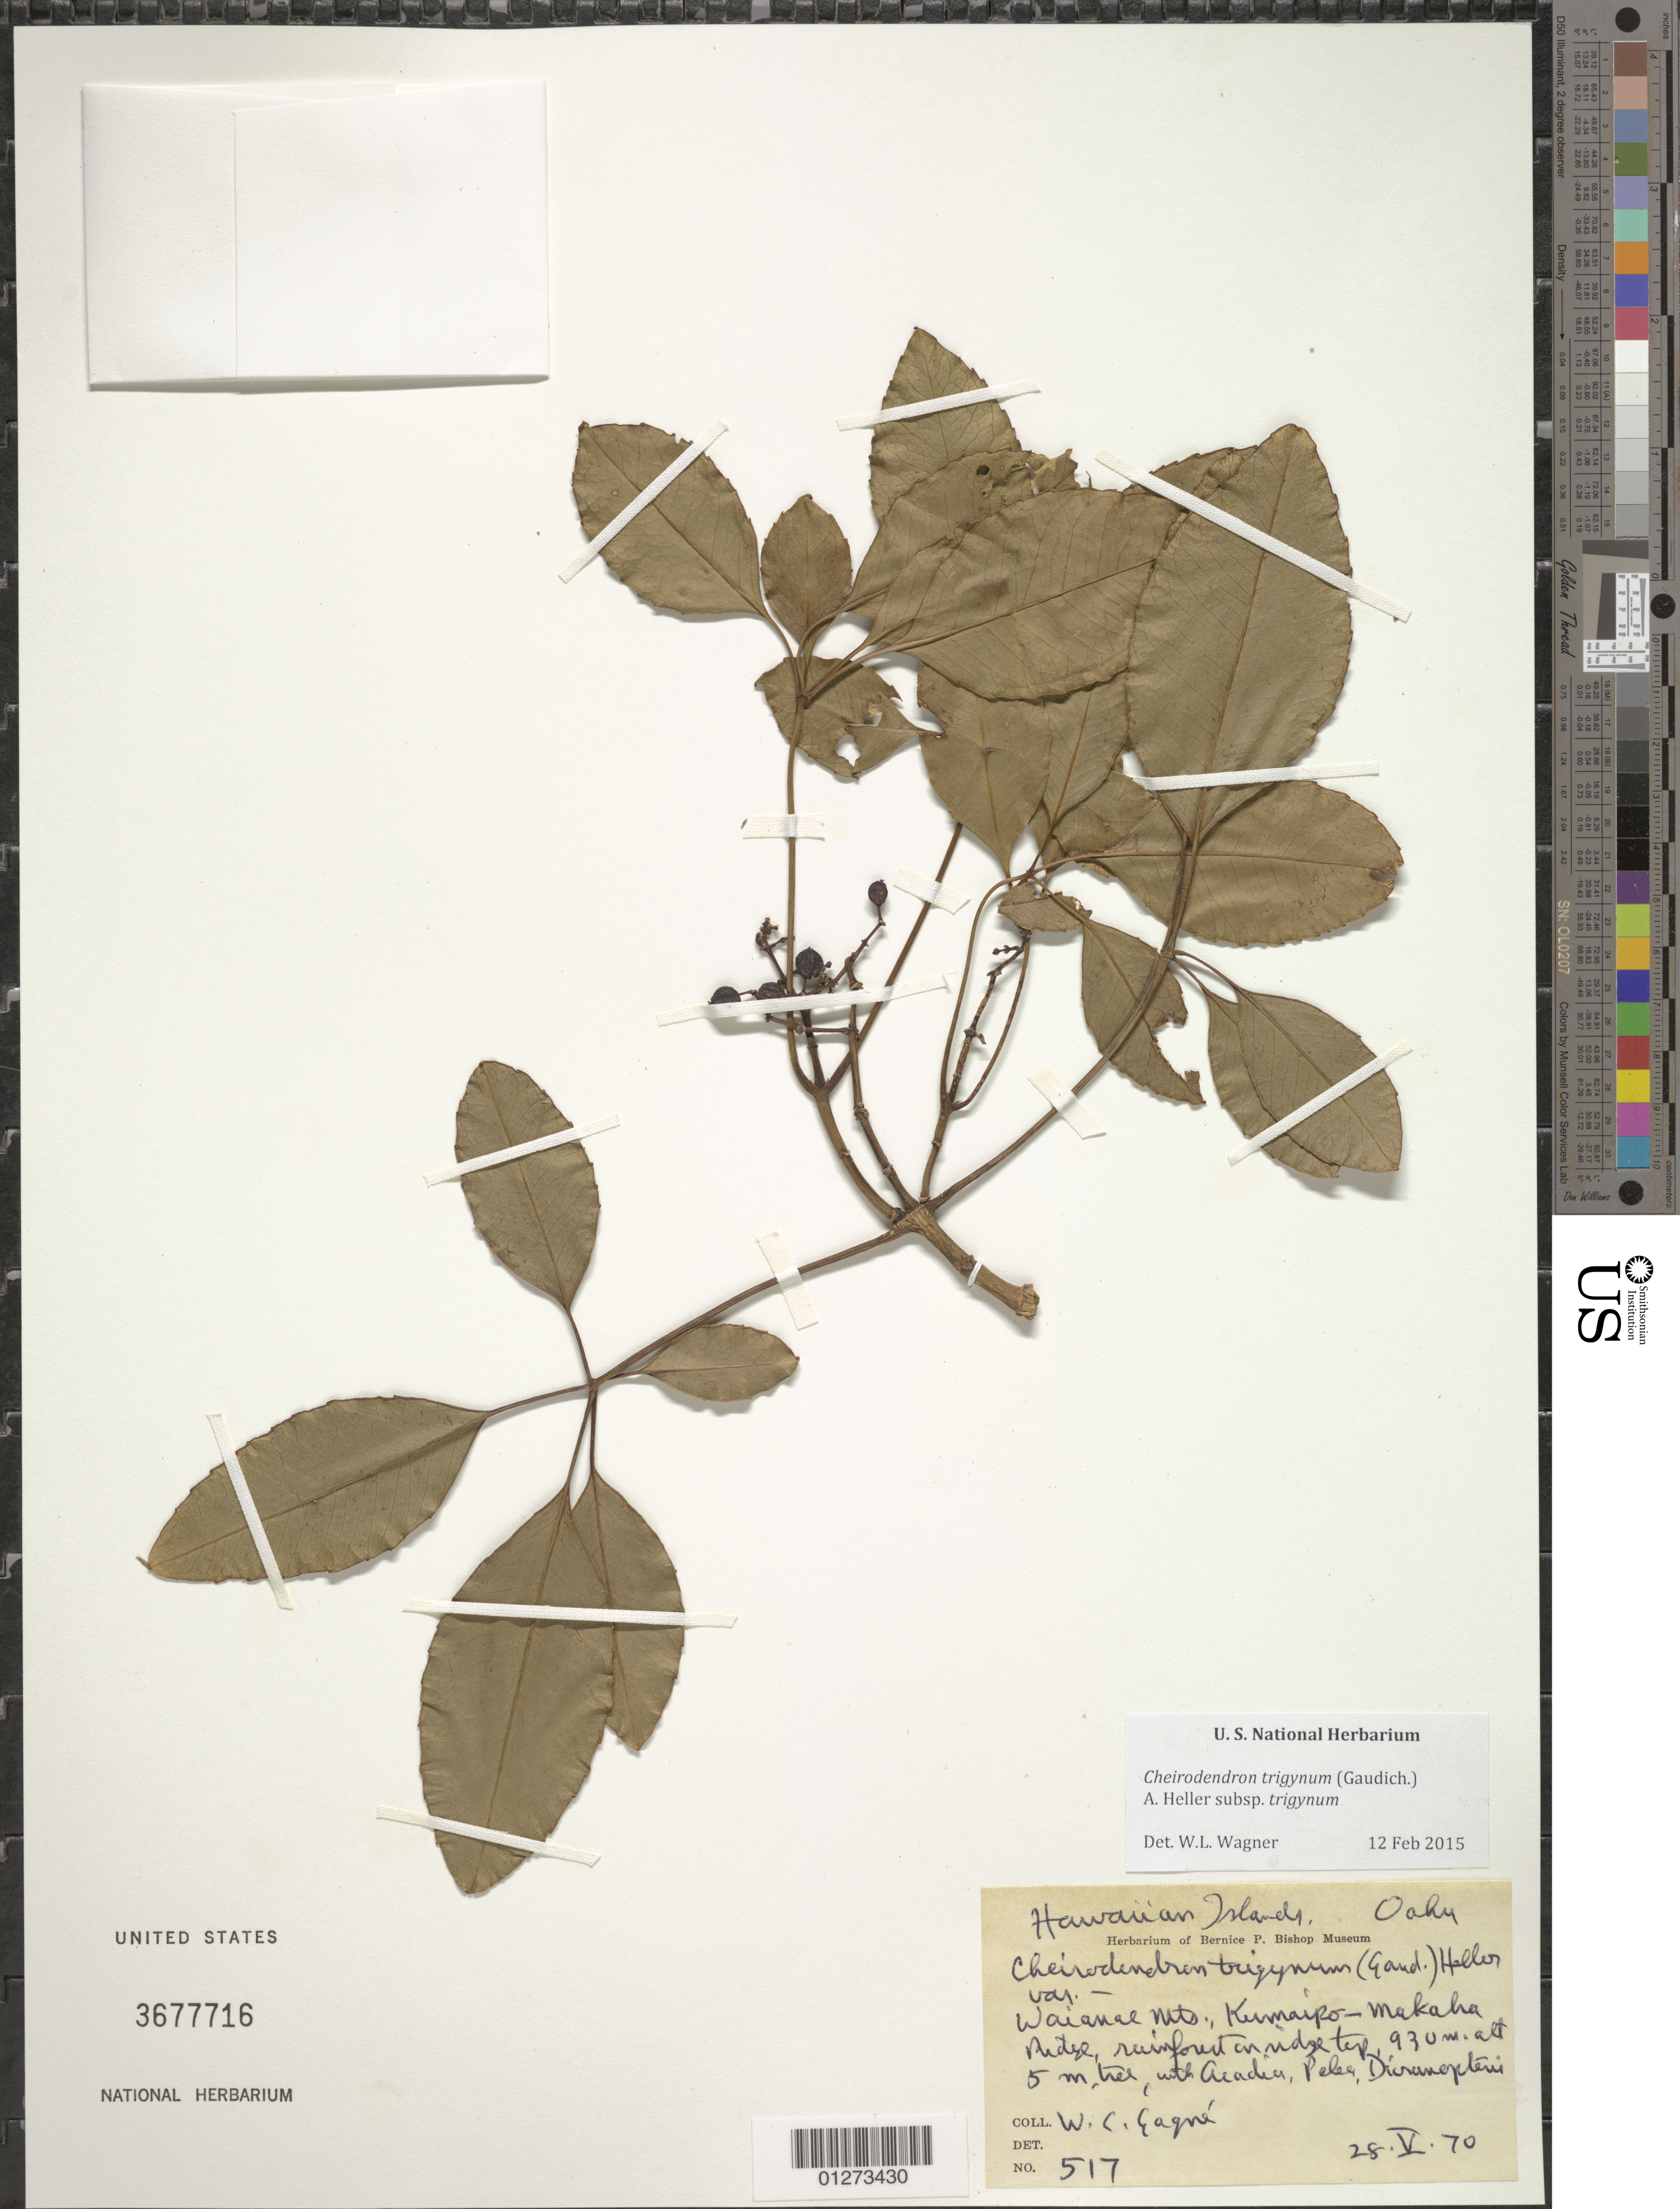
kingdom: Plantae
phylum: Tracheophyta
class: Magnoliopsida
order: Apiales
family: Araliaceae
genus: Cheirodendron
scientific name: Cheirodendron trigynum subsp. trigynum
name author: (Gaudich.) A. Heller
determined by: Wagner, W. L., (BOT), Smithsonian Institution - National Museum of Natural History (UNITED STATES)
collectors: W. Gagne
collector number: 517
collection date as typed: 28.V.70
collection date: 1970-05-28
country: United States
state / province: Hawaii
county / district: Honolulu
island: Oahu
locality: Waianae Mts., Kumaipo-Makaha Ridge, on ridge top.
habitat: Rainforest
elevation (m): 930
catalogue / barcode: US 3677716